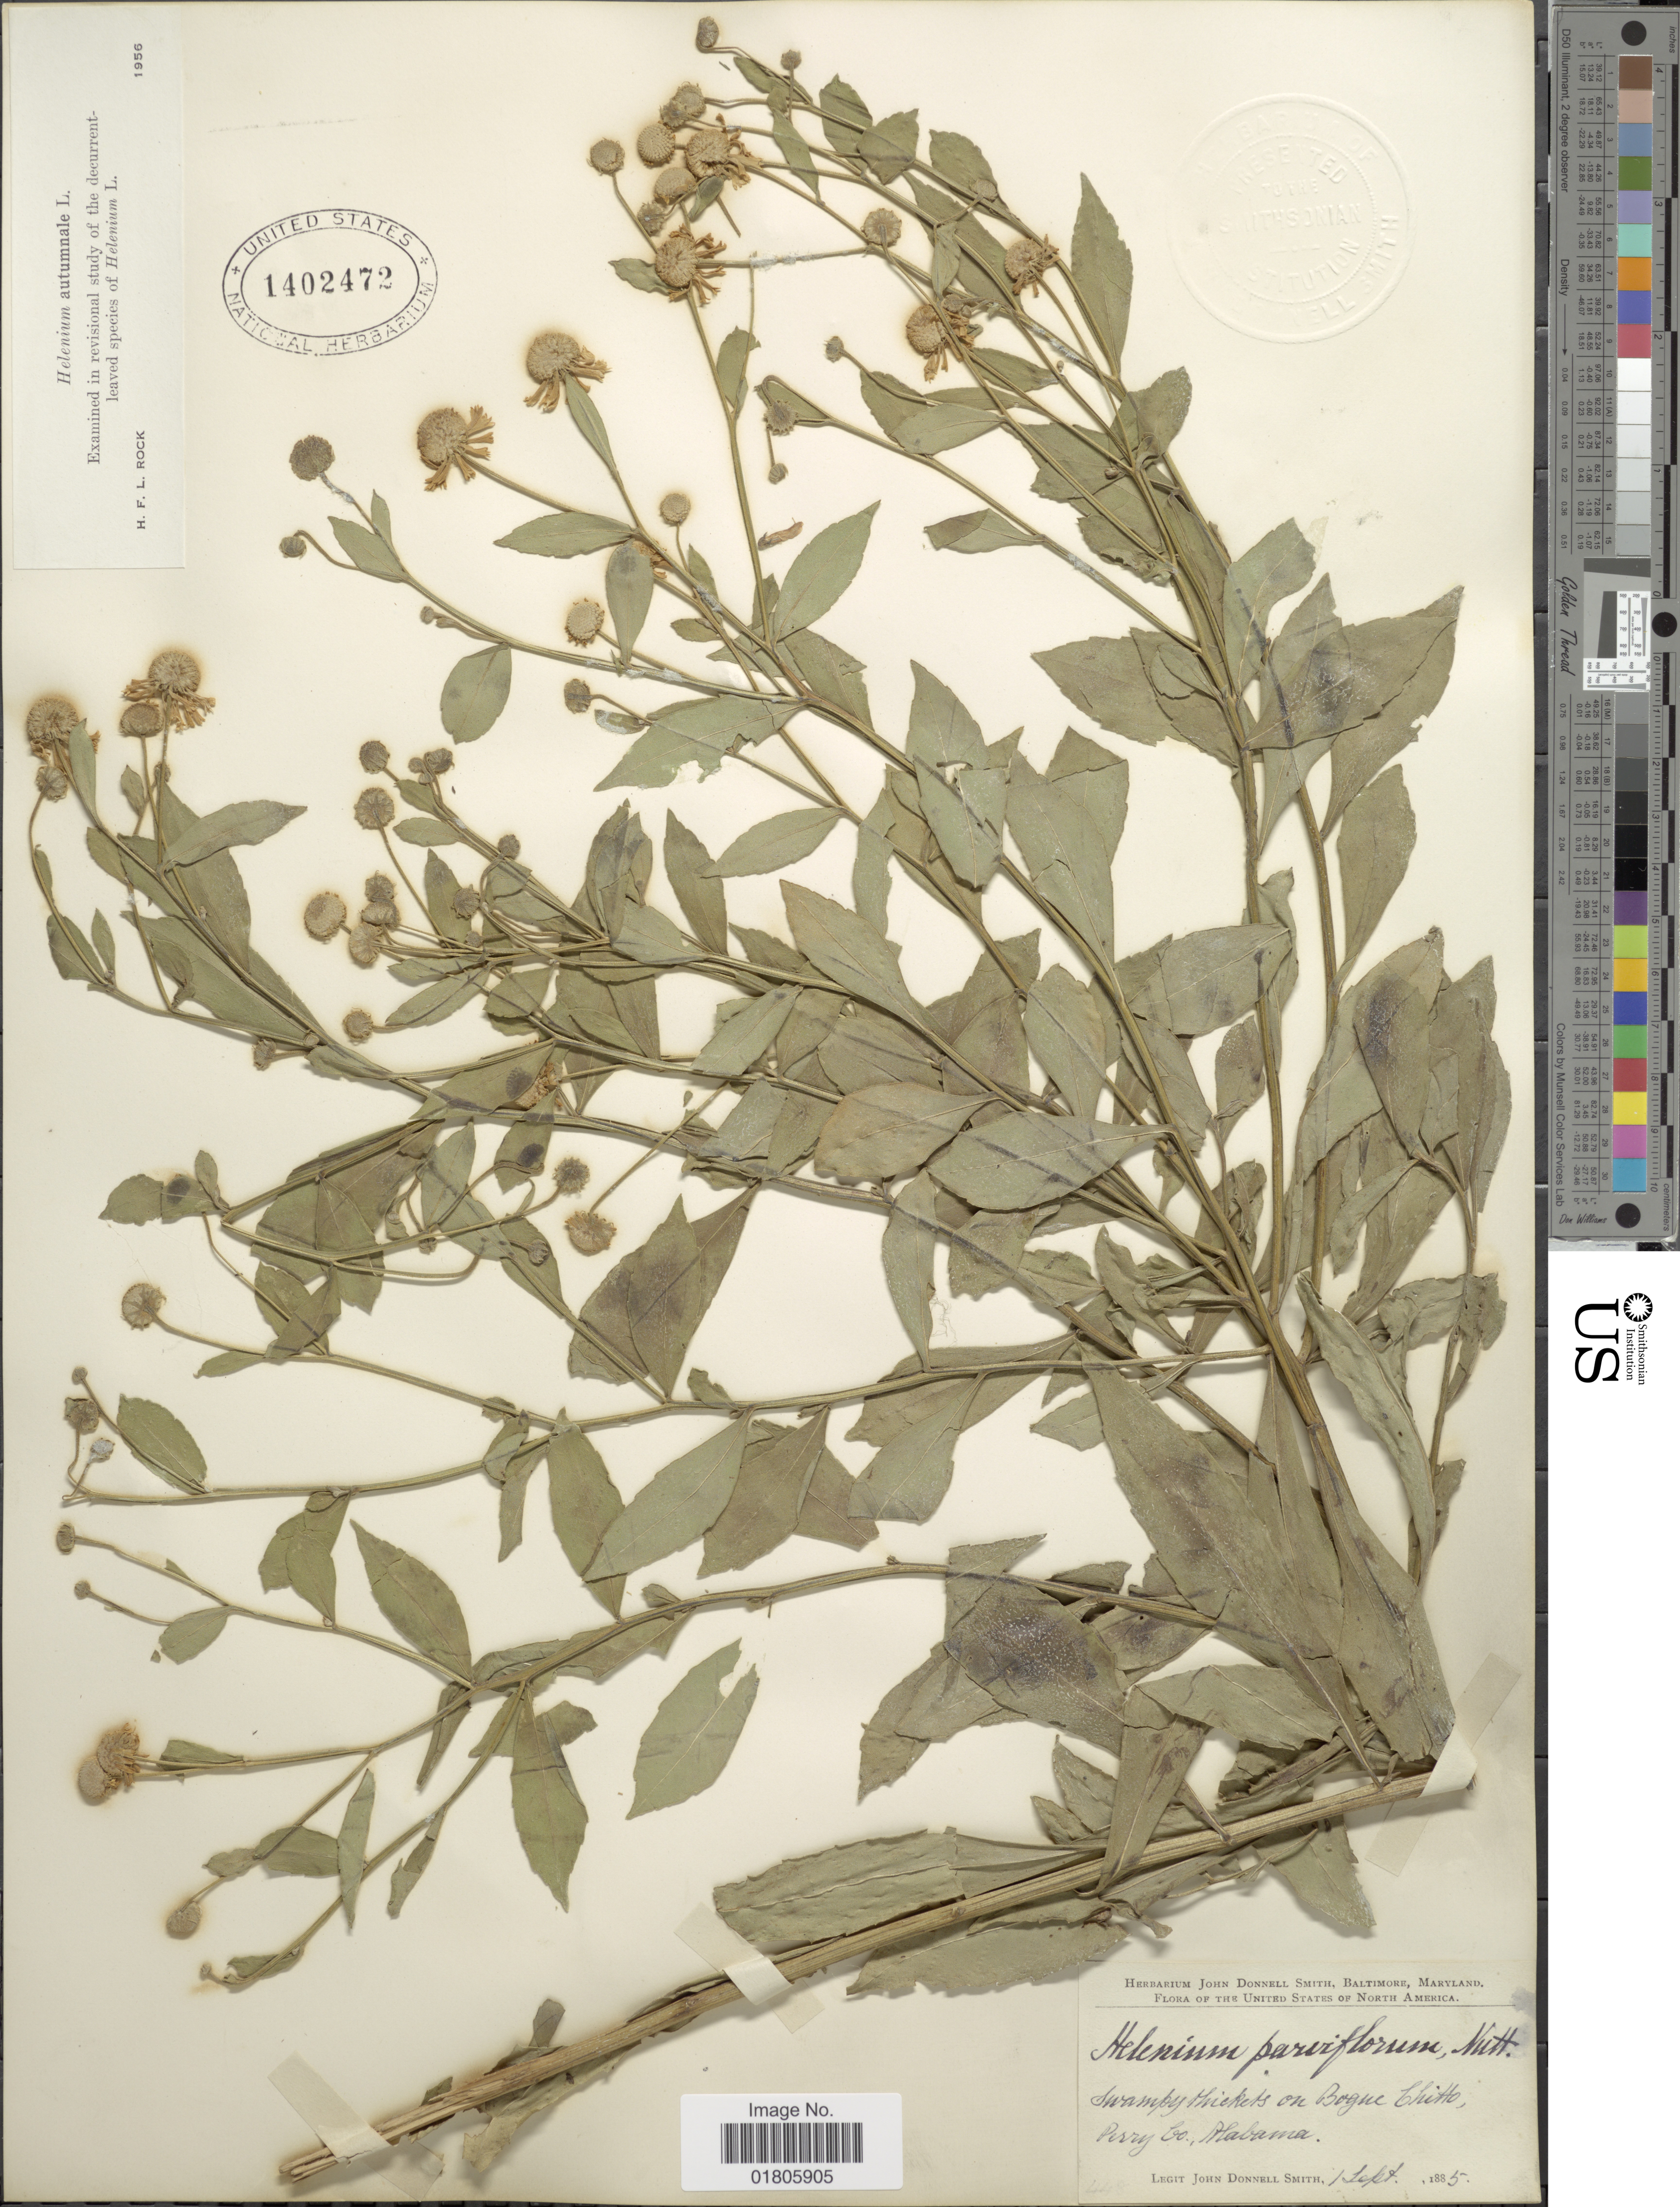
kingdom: Plantae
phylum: Tracheophyta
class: Magnoliopsida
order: Asterales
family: Asteraceae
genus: Helenium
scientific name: Helenium autumnale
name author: L.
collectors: J. Donnell Smith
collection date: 1885-09-01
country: United States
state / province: Alabama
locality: Swampy thickets on Bogne Chitto, Perry Co.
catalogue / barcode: US 1402472